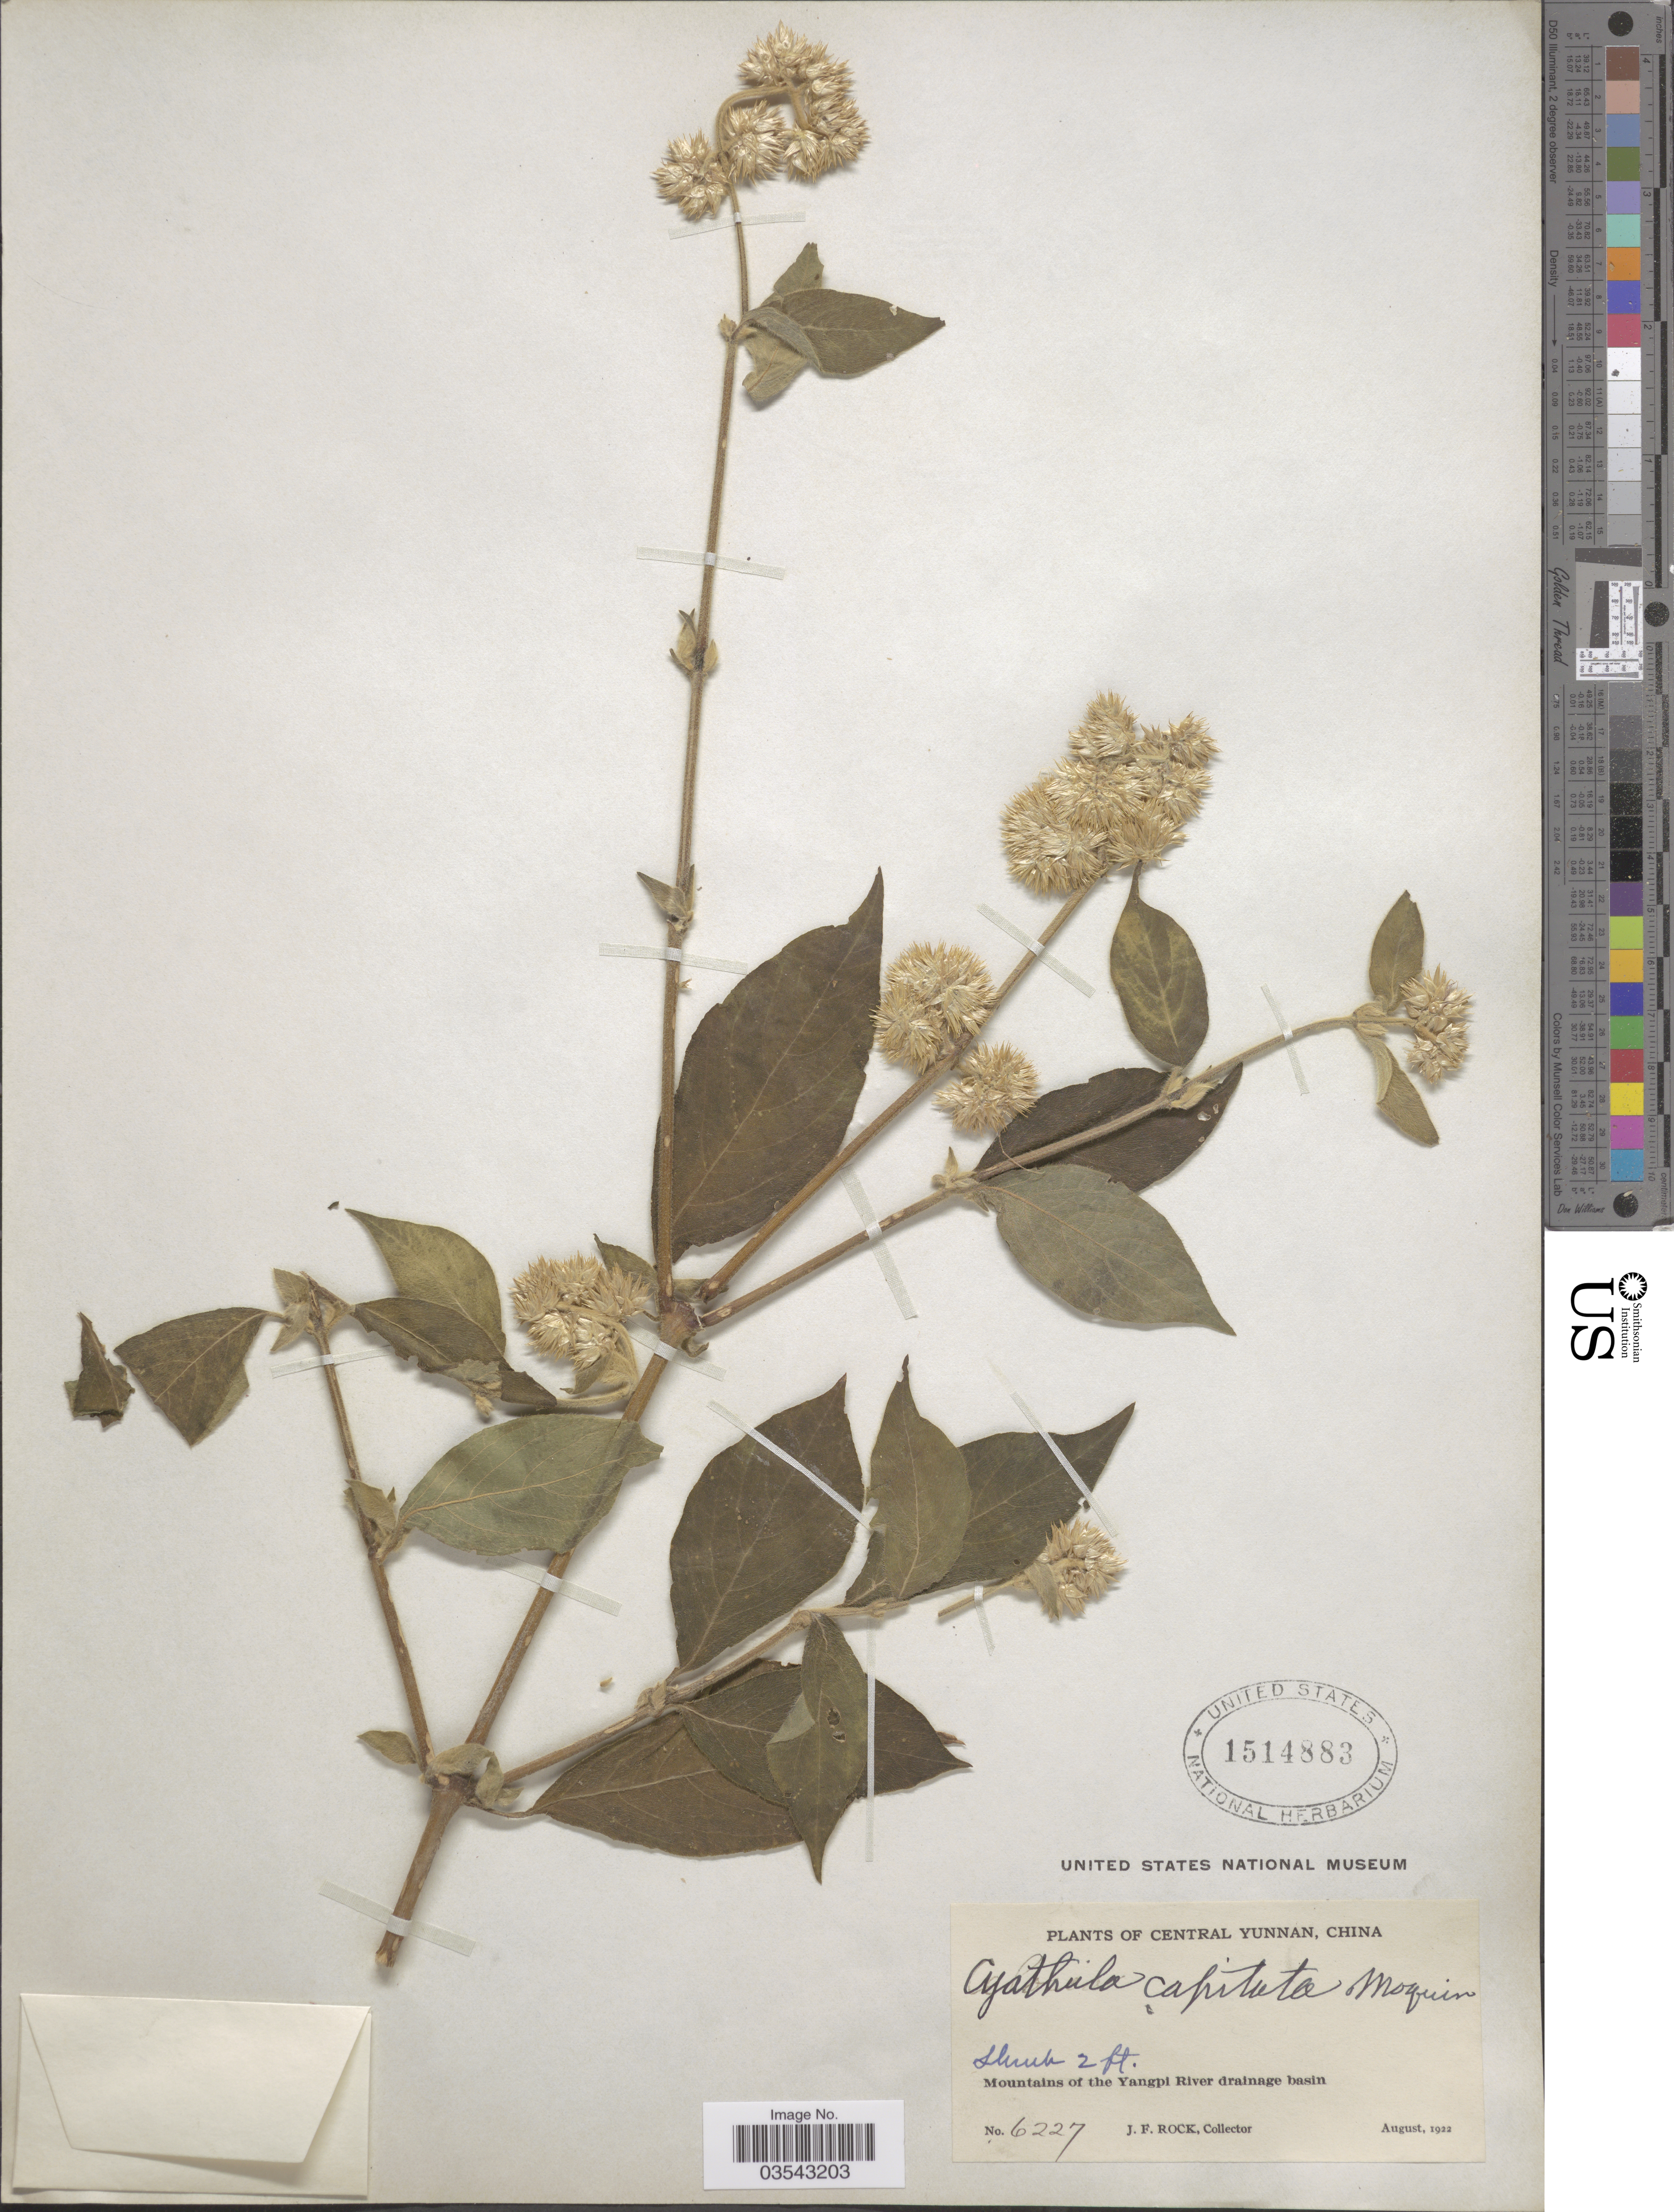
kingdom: Plantae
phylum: Tracheophyta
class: Magnoliopsida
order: Caryophyllales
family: Amaranthaceae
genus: Cyathula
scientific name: Cyathula capitata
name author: Moq.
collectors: J. Rock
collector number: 6227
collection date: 1922-08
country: China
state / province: Yunnan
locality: Central Yunnan. Mountains of the Yangpi River drainage basin.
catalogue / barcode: US 1514883